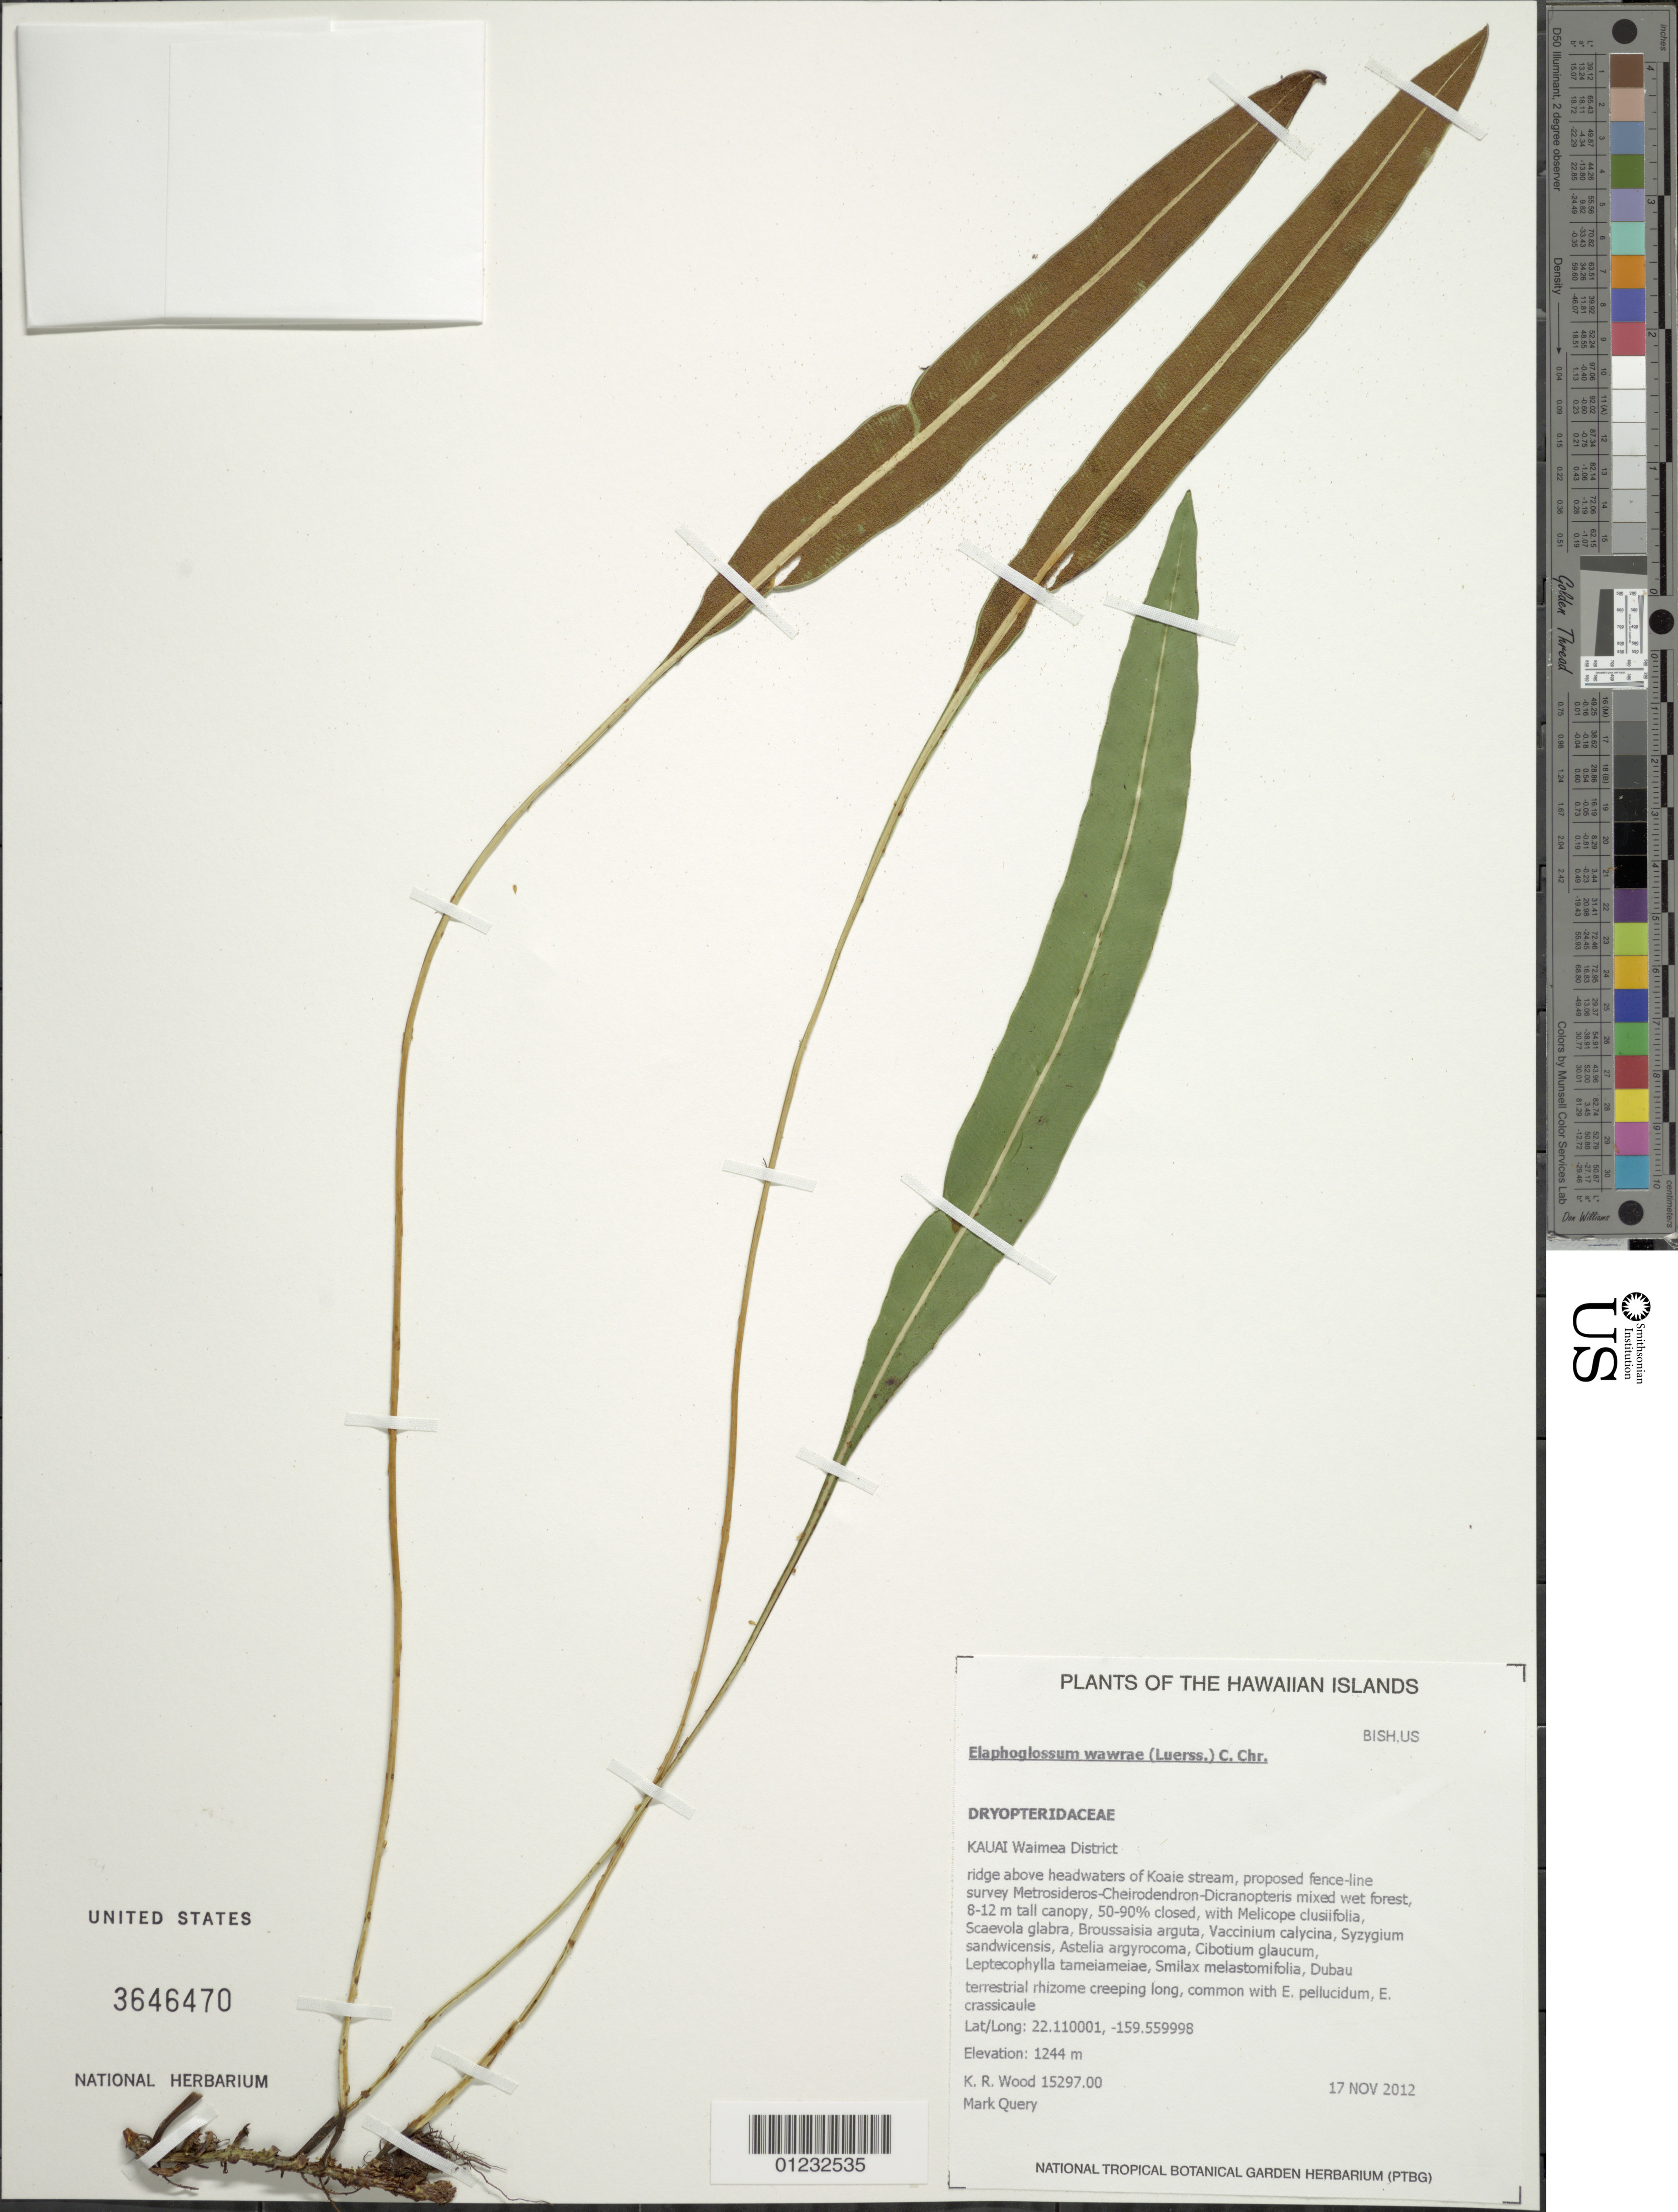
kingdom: Plantae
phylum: Tracheophyta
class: Polypodiopsida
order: Polypodiales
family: Dryopteridaceae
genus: Elaphoglossum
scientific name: Elaphoglossum wawrae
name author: (Luerss.) C. Chr.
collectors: K. R. Wood & M. Query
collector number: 15297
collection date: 2012-11-17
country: United States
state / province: Hawaii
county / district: Kauai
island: Kaua'i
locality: Ridge above headwater of Koaie stream, proposed fence-line suvey.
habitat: Mixed wet forest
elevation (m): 1292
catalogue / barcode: US 3646470